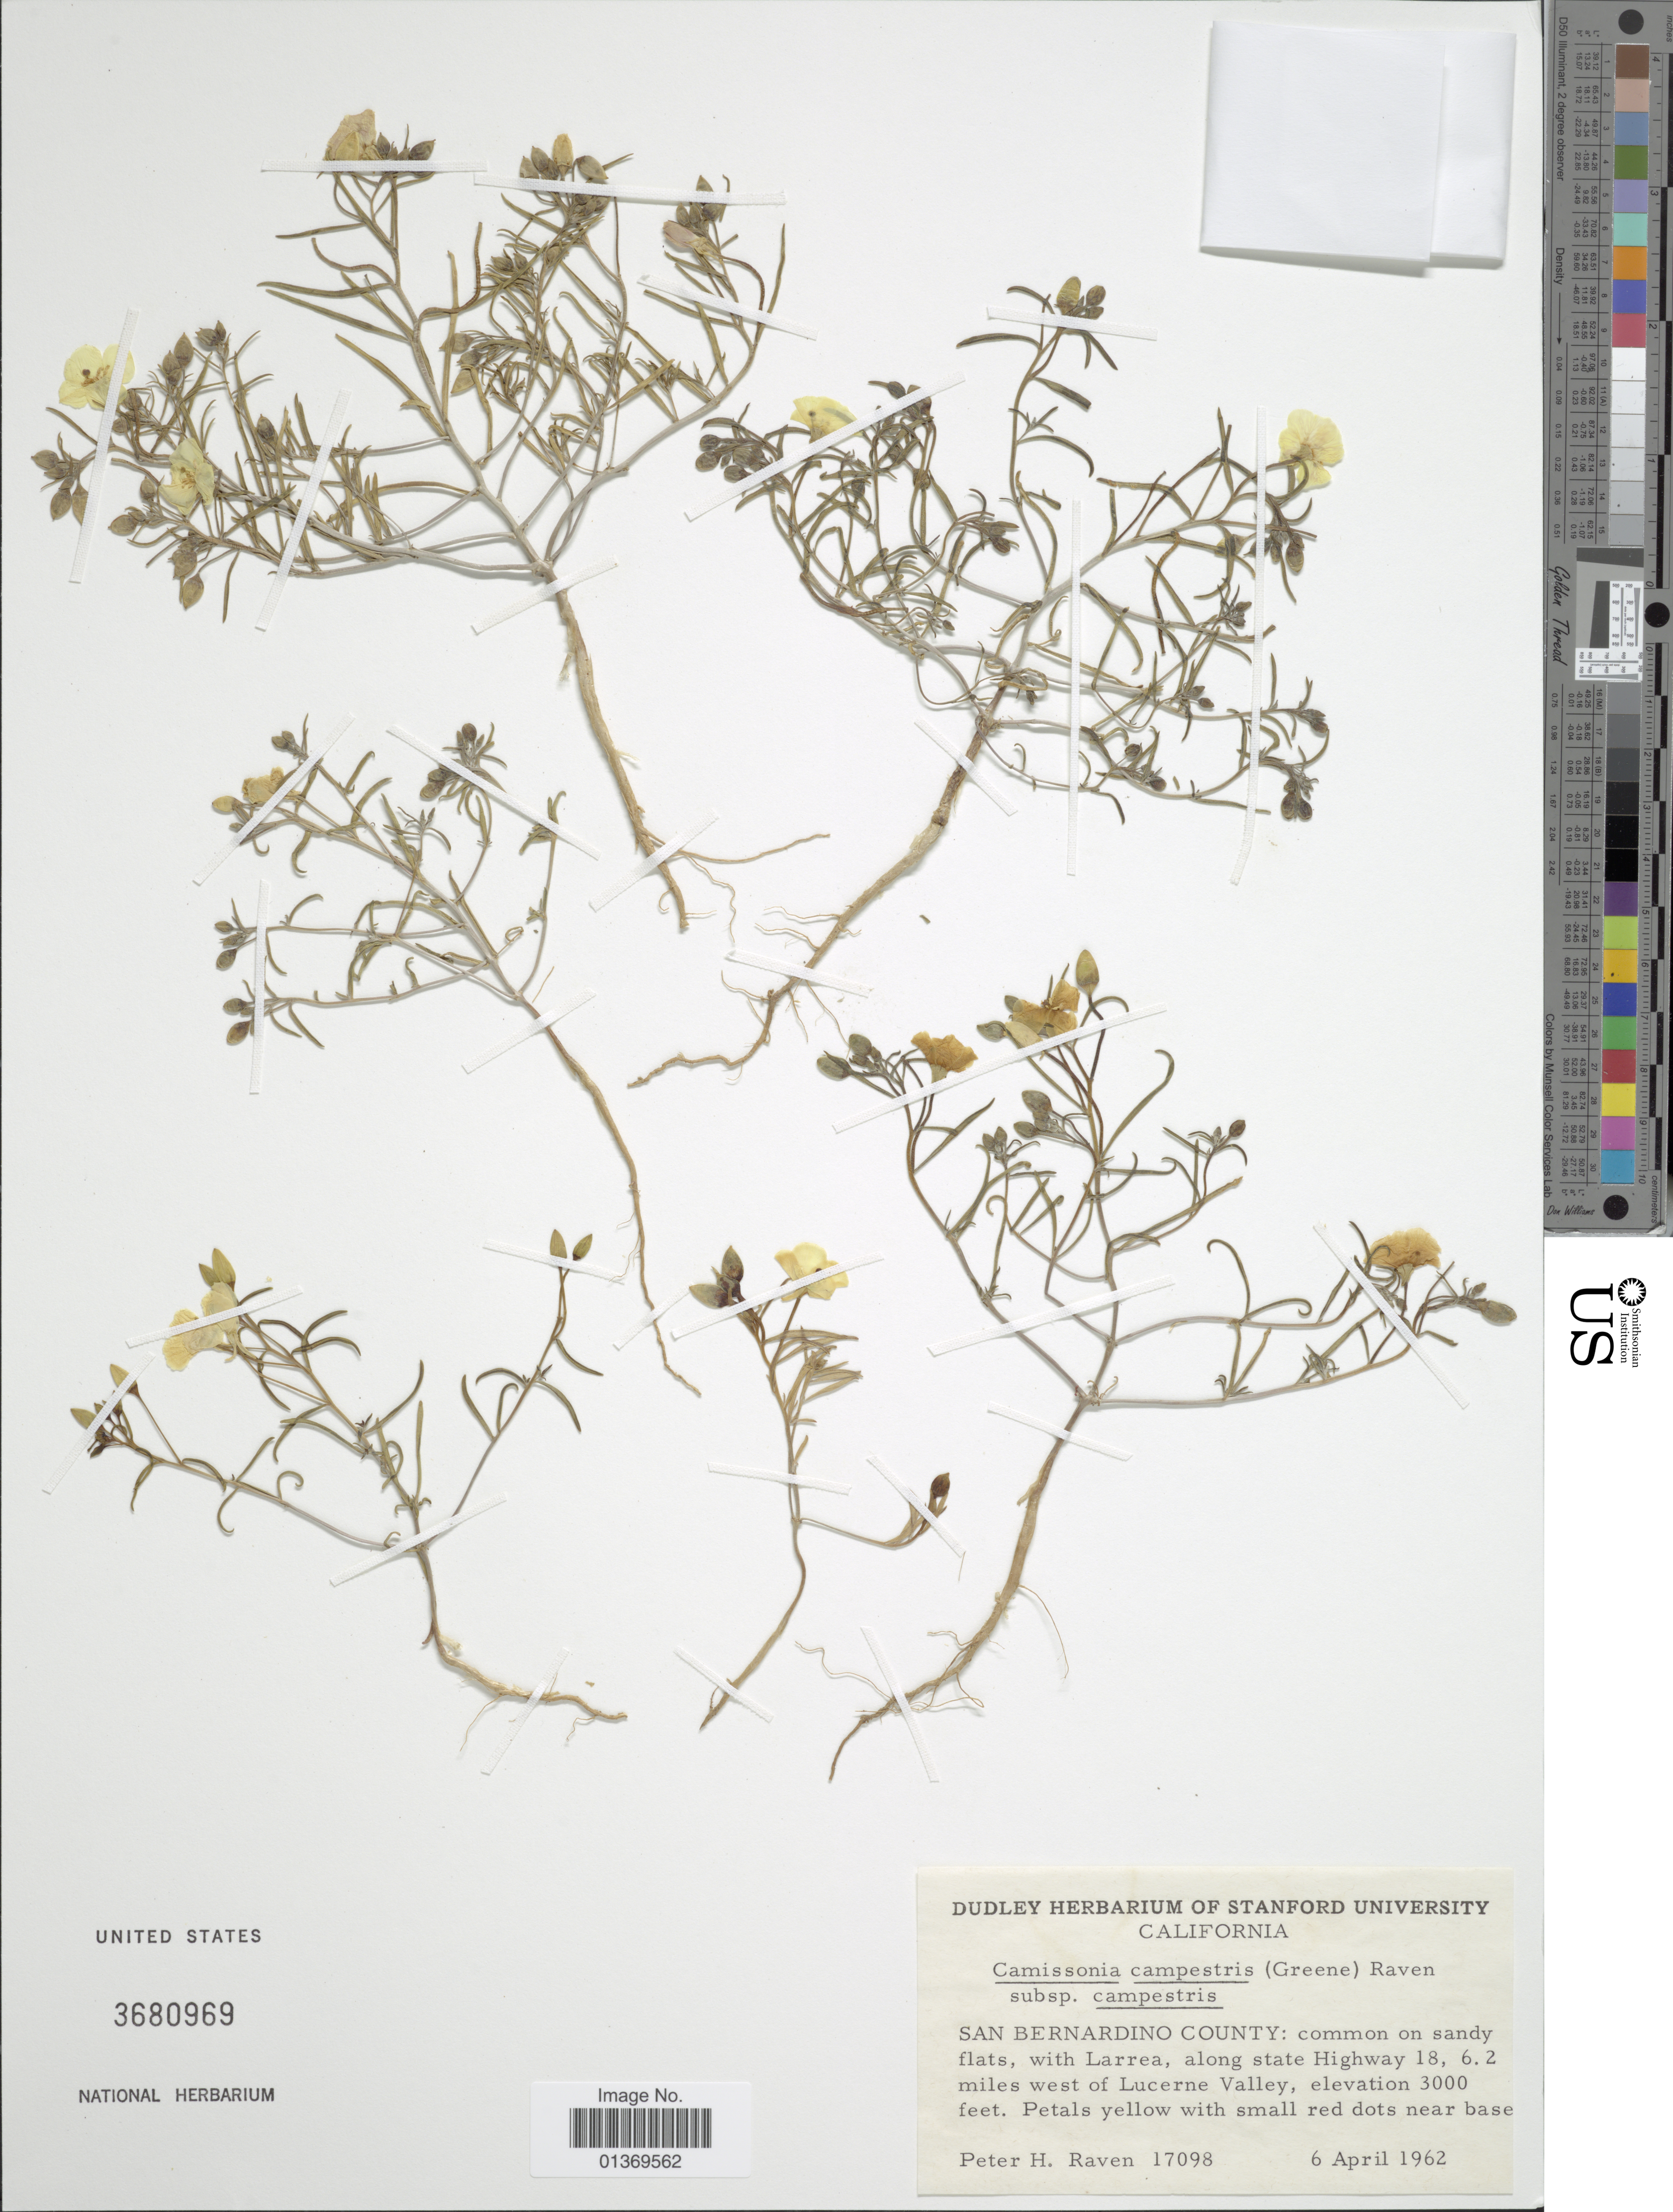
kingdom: Plantae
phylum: Tracheophyta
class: Magnoliopsida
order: Myrtales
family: Onagraceae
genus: Camissonia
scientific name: Camissonia campestris subsp. campestris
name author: (Greene) P.H. Raven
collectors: P. H. Raven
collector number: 17098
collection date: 1962-04-06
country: United States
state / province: California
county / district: San Bernardino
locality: San Bernardino County, along state Highway 18, 6.2 miles west of Lucerne Valley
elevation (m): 914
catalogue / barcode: US 3680969